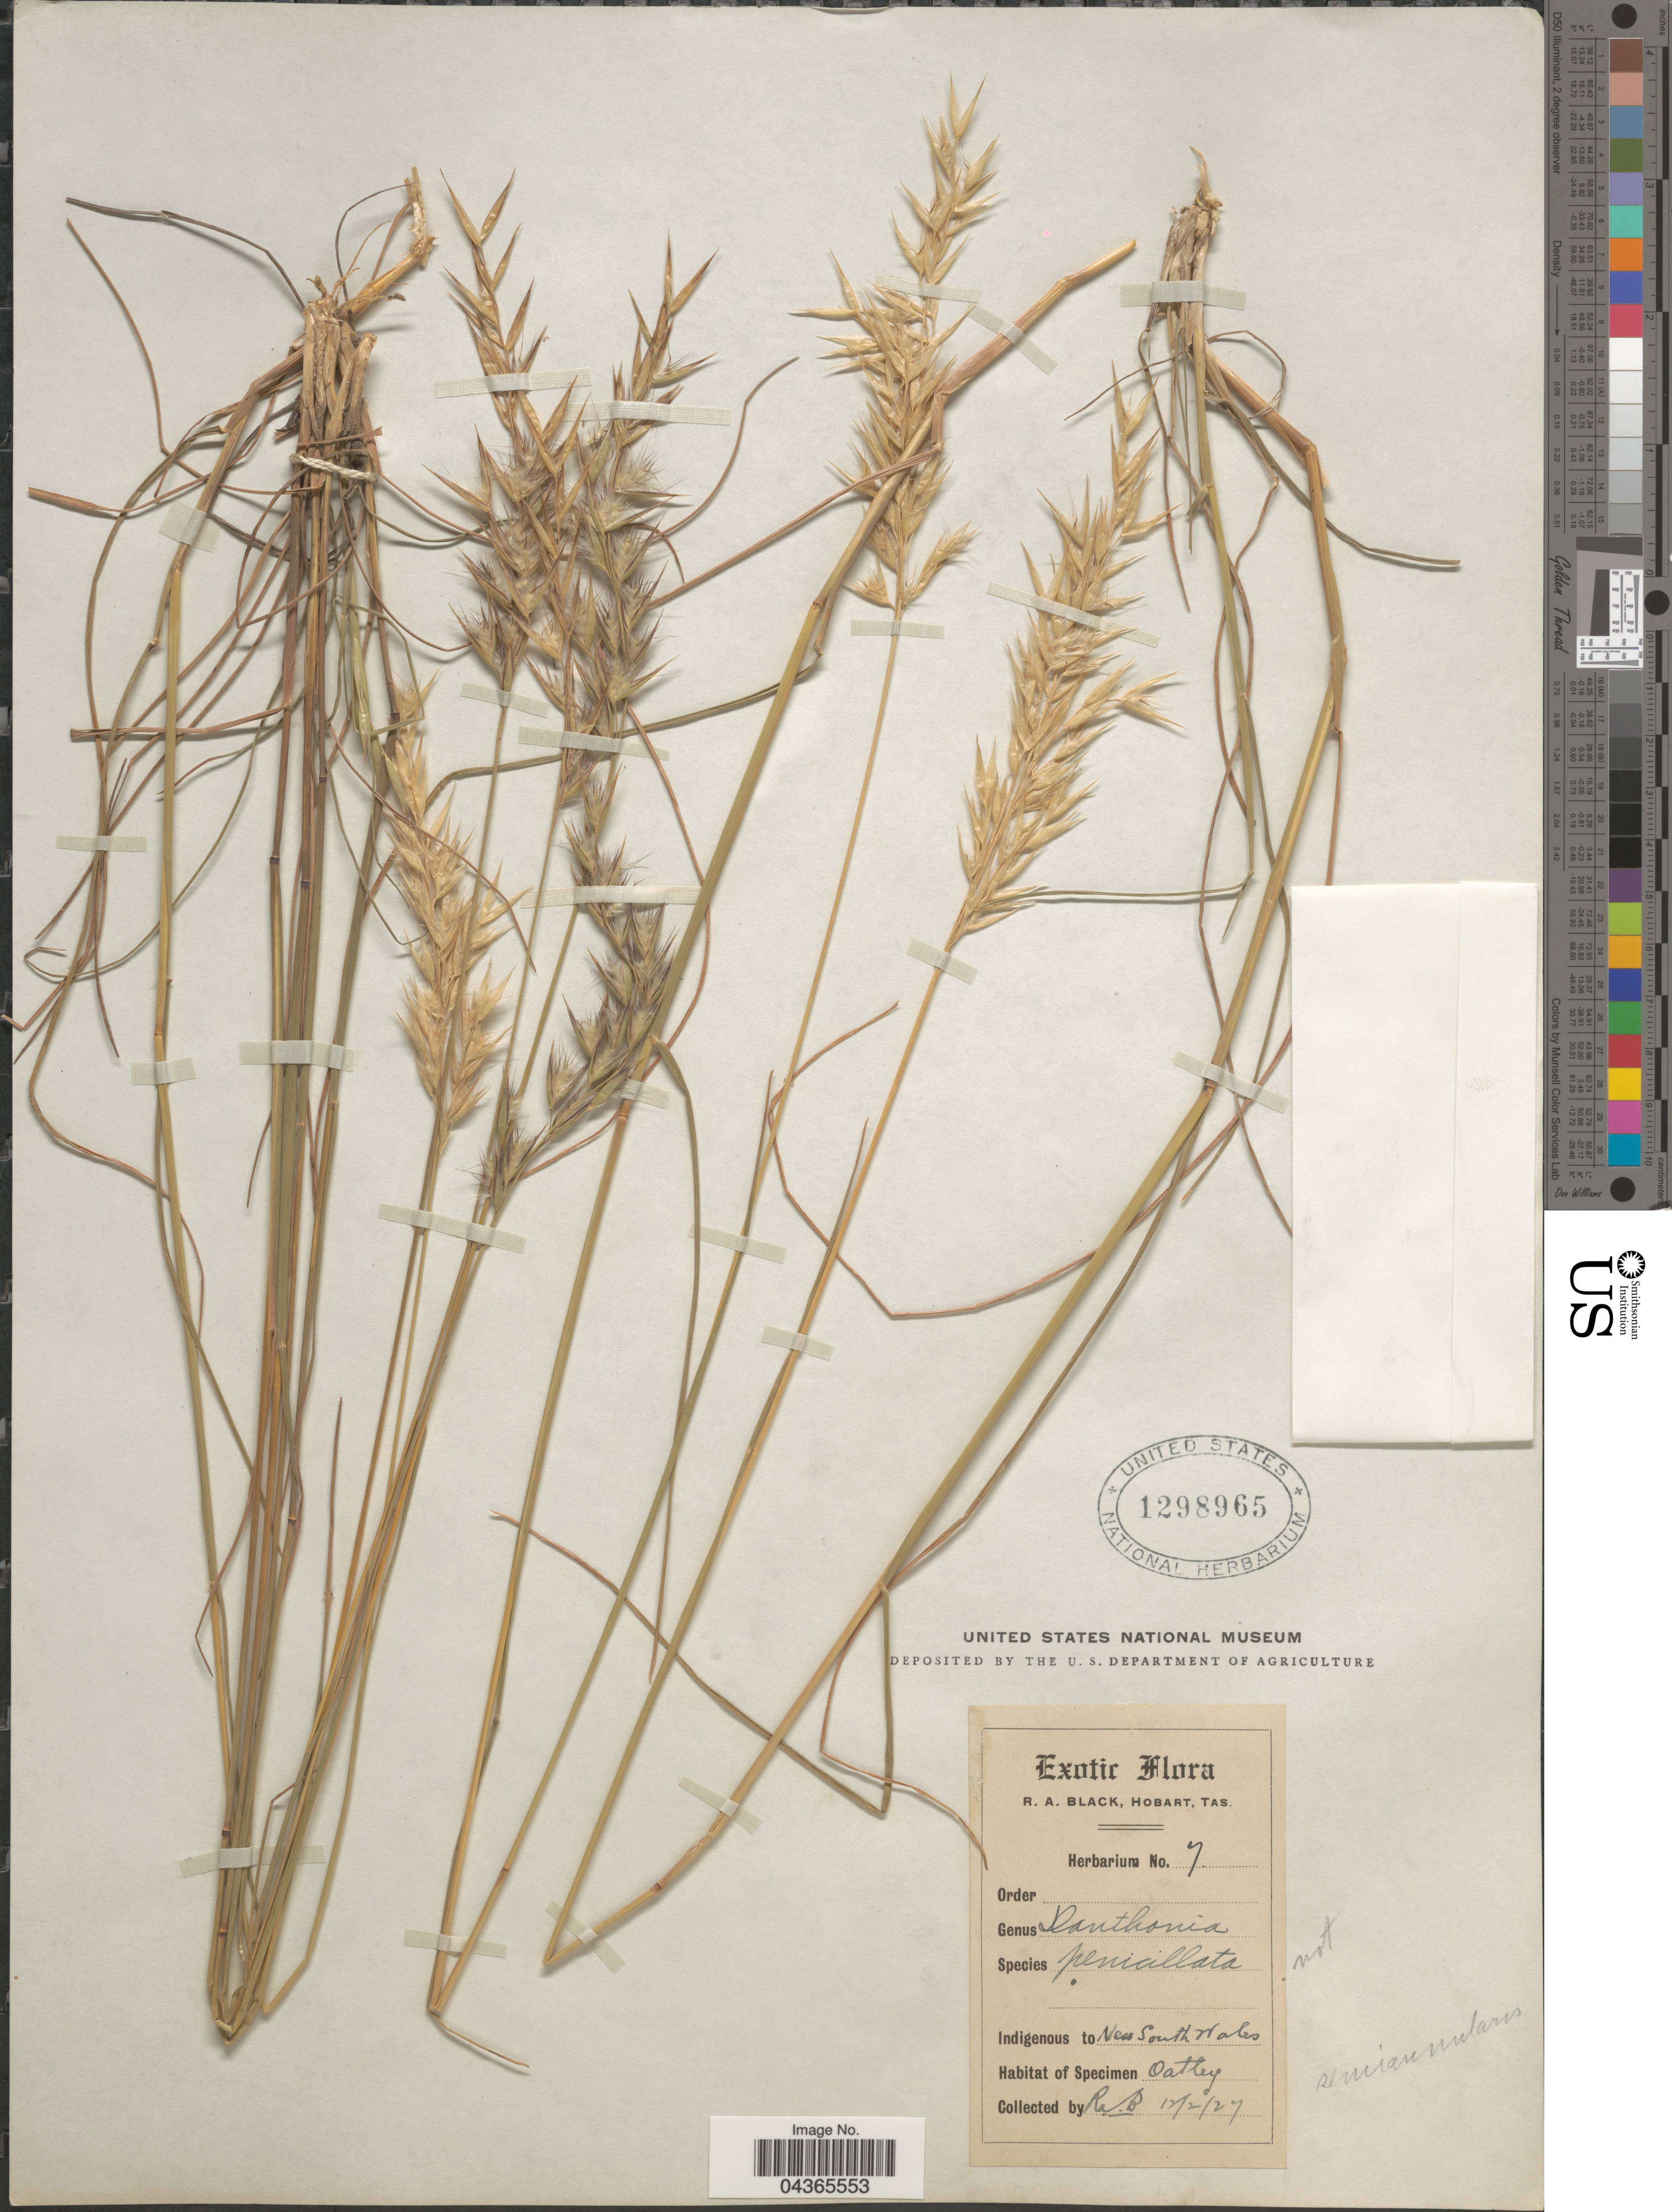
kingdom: Plantae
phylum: Tracheophyta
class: Liliopsida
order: Poales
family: Poaceae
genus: Rytidosperma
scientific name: Rytidosperma semiannulare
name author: (Labill.) Connor & Edgar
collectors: R. A. Black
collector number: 7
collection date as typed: Transcribed d/m/y: 12/2/27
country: Australia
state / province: New South Wales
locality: Oatley.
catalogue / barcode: US 1298965